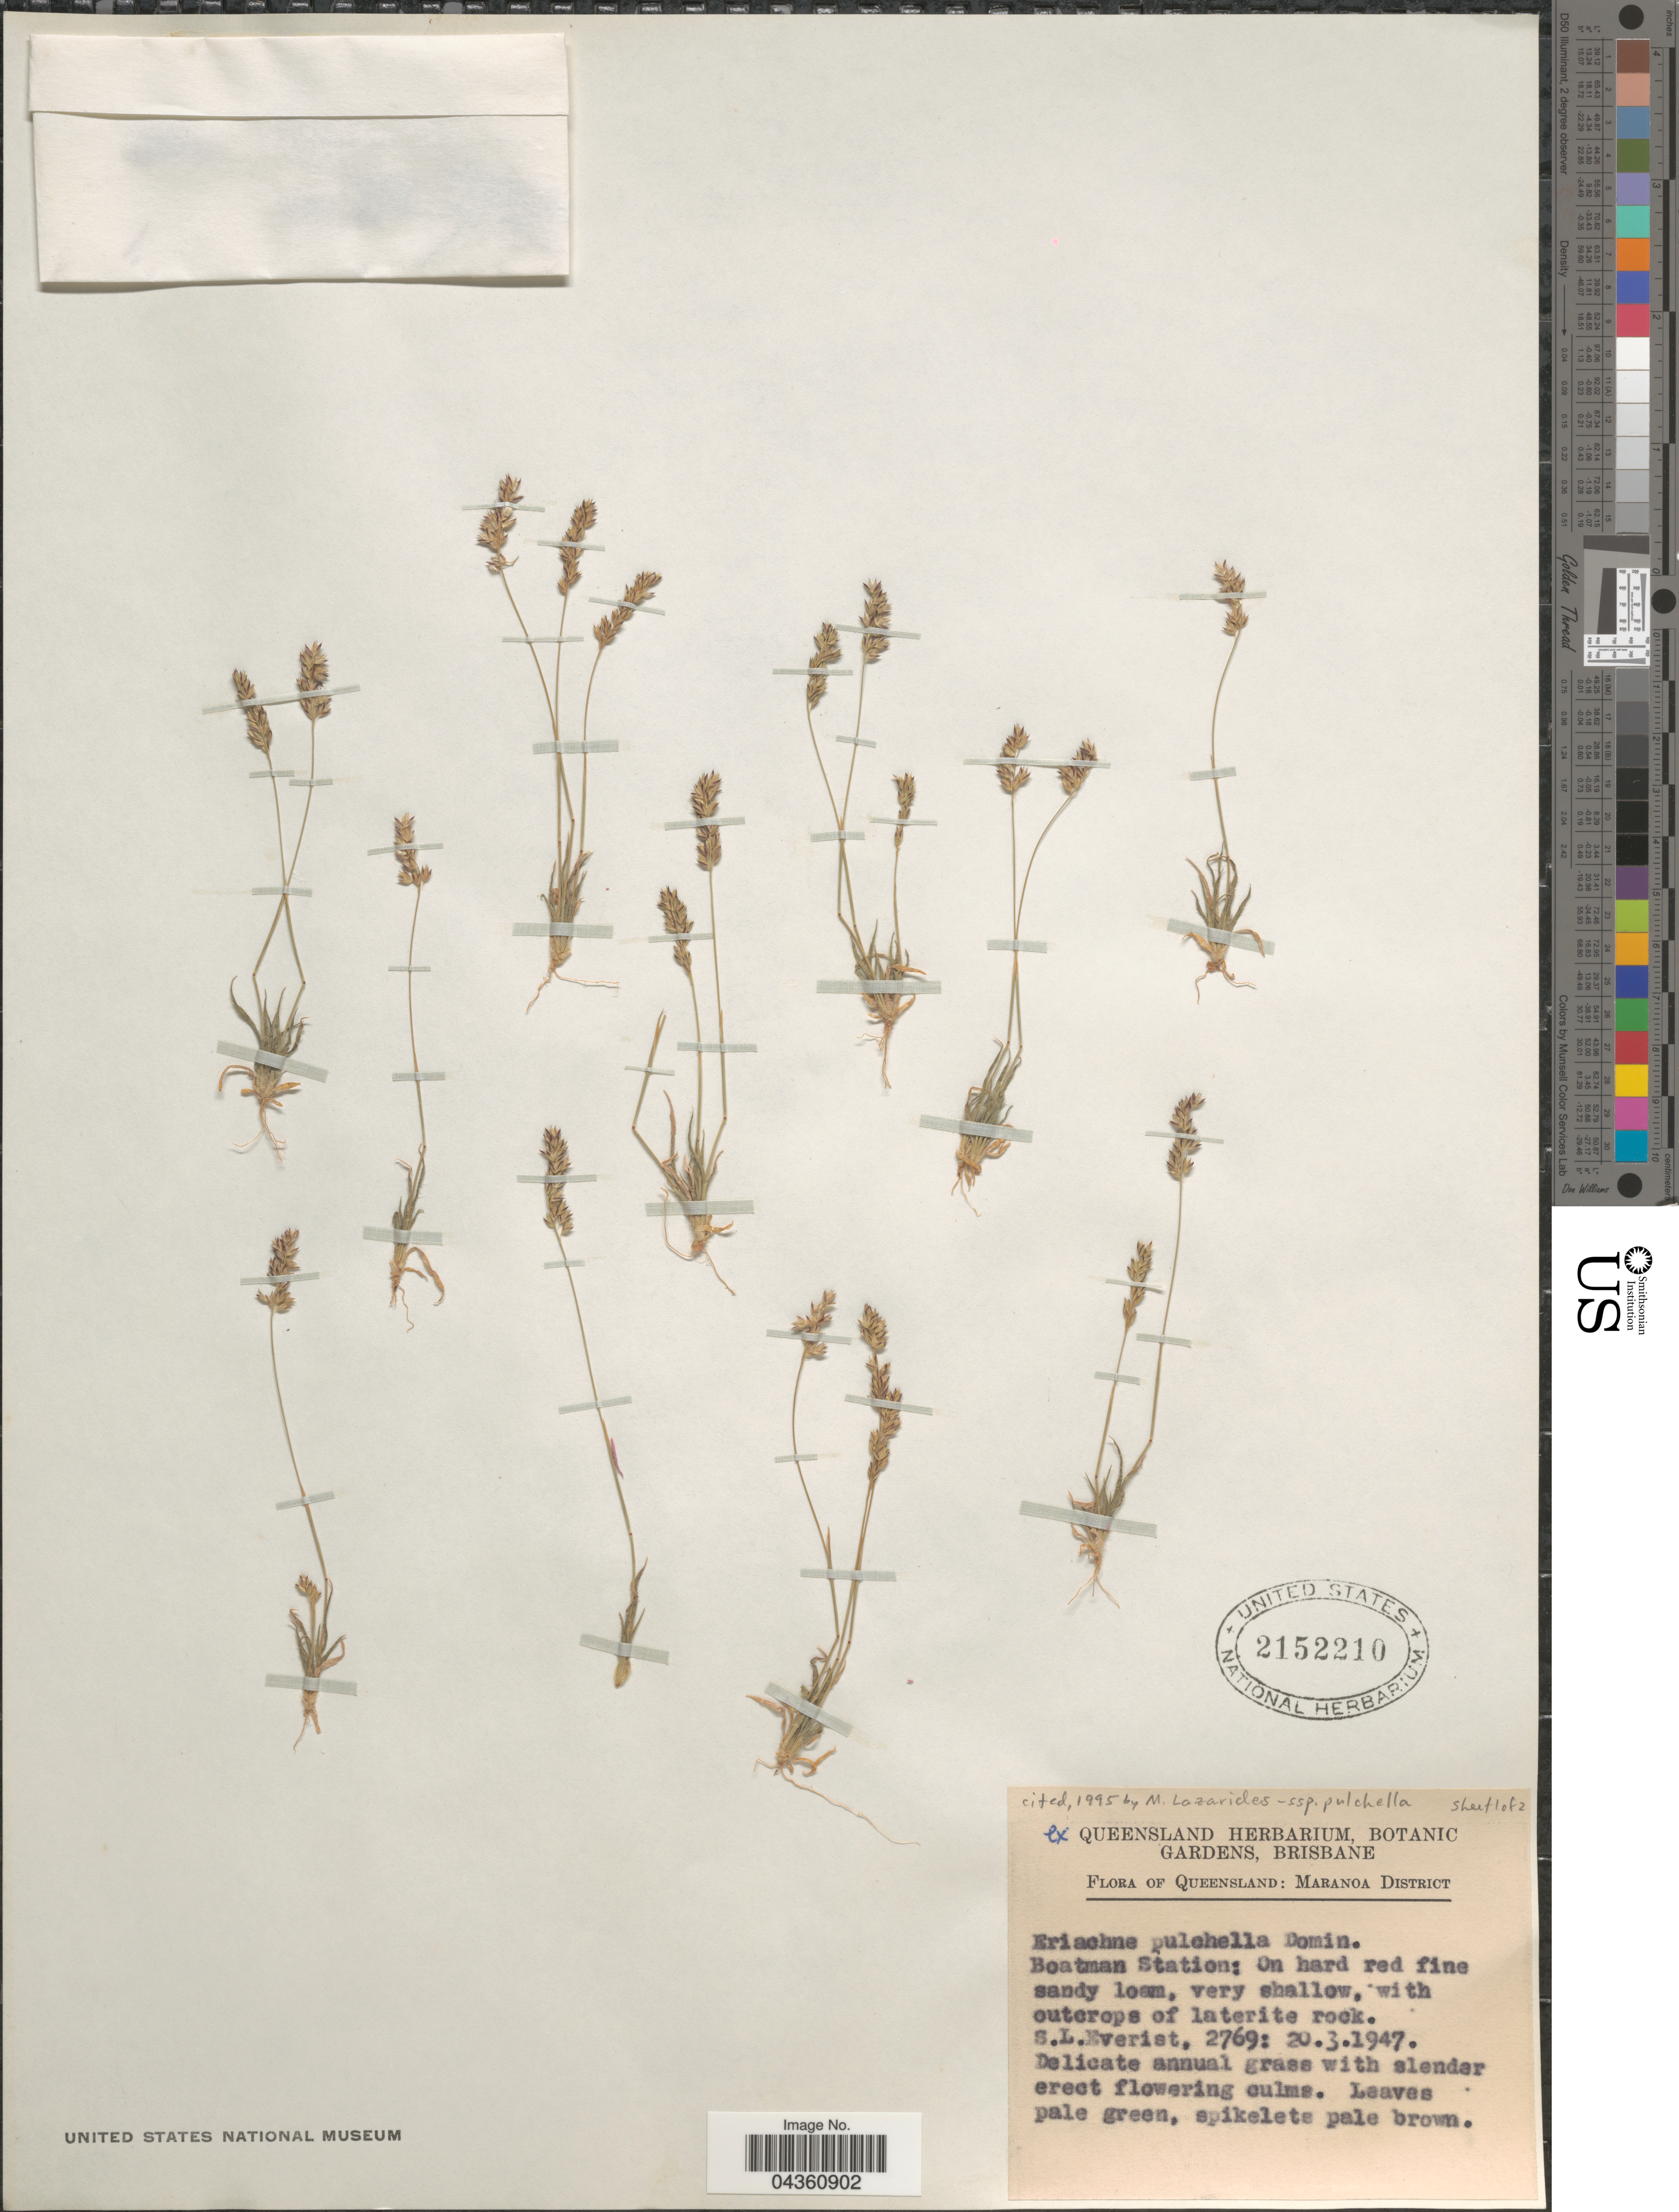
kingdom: Plantae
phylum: Tracheophyta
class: Liliopsida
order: Poales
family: Poaceae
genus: Eriachne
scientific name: Eriachne pulchella subsp. pulchella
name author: Domin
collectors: S. Everist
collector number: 2769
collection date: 1947-03-20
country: Australia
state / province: Queensland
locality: Maranoa District. Boatman Station.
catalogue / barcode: US 2152210